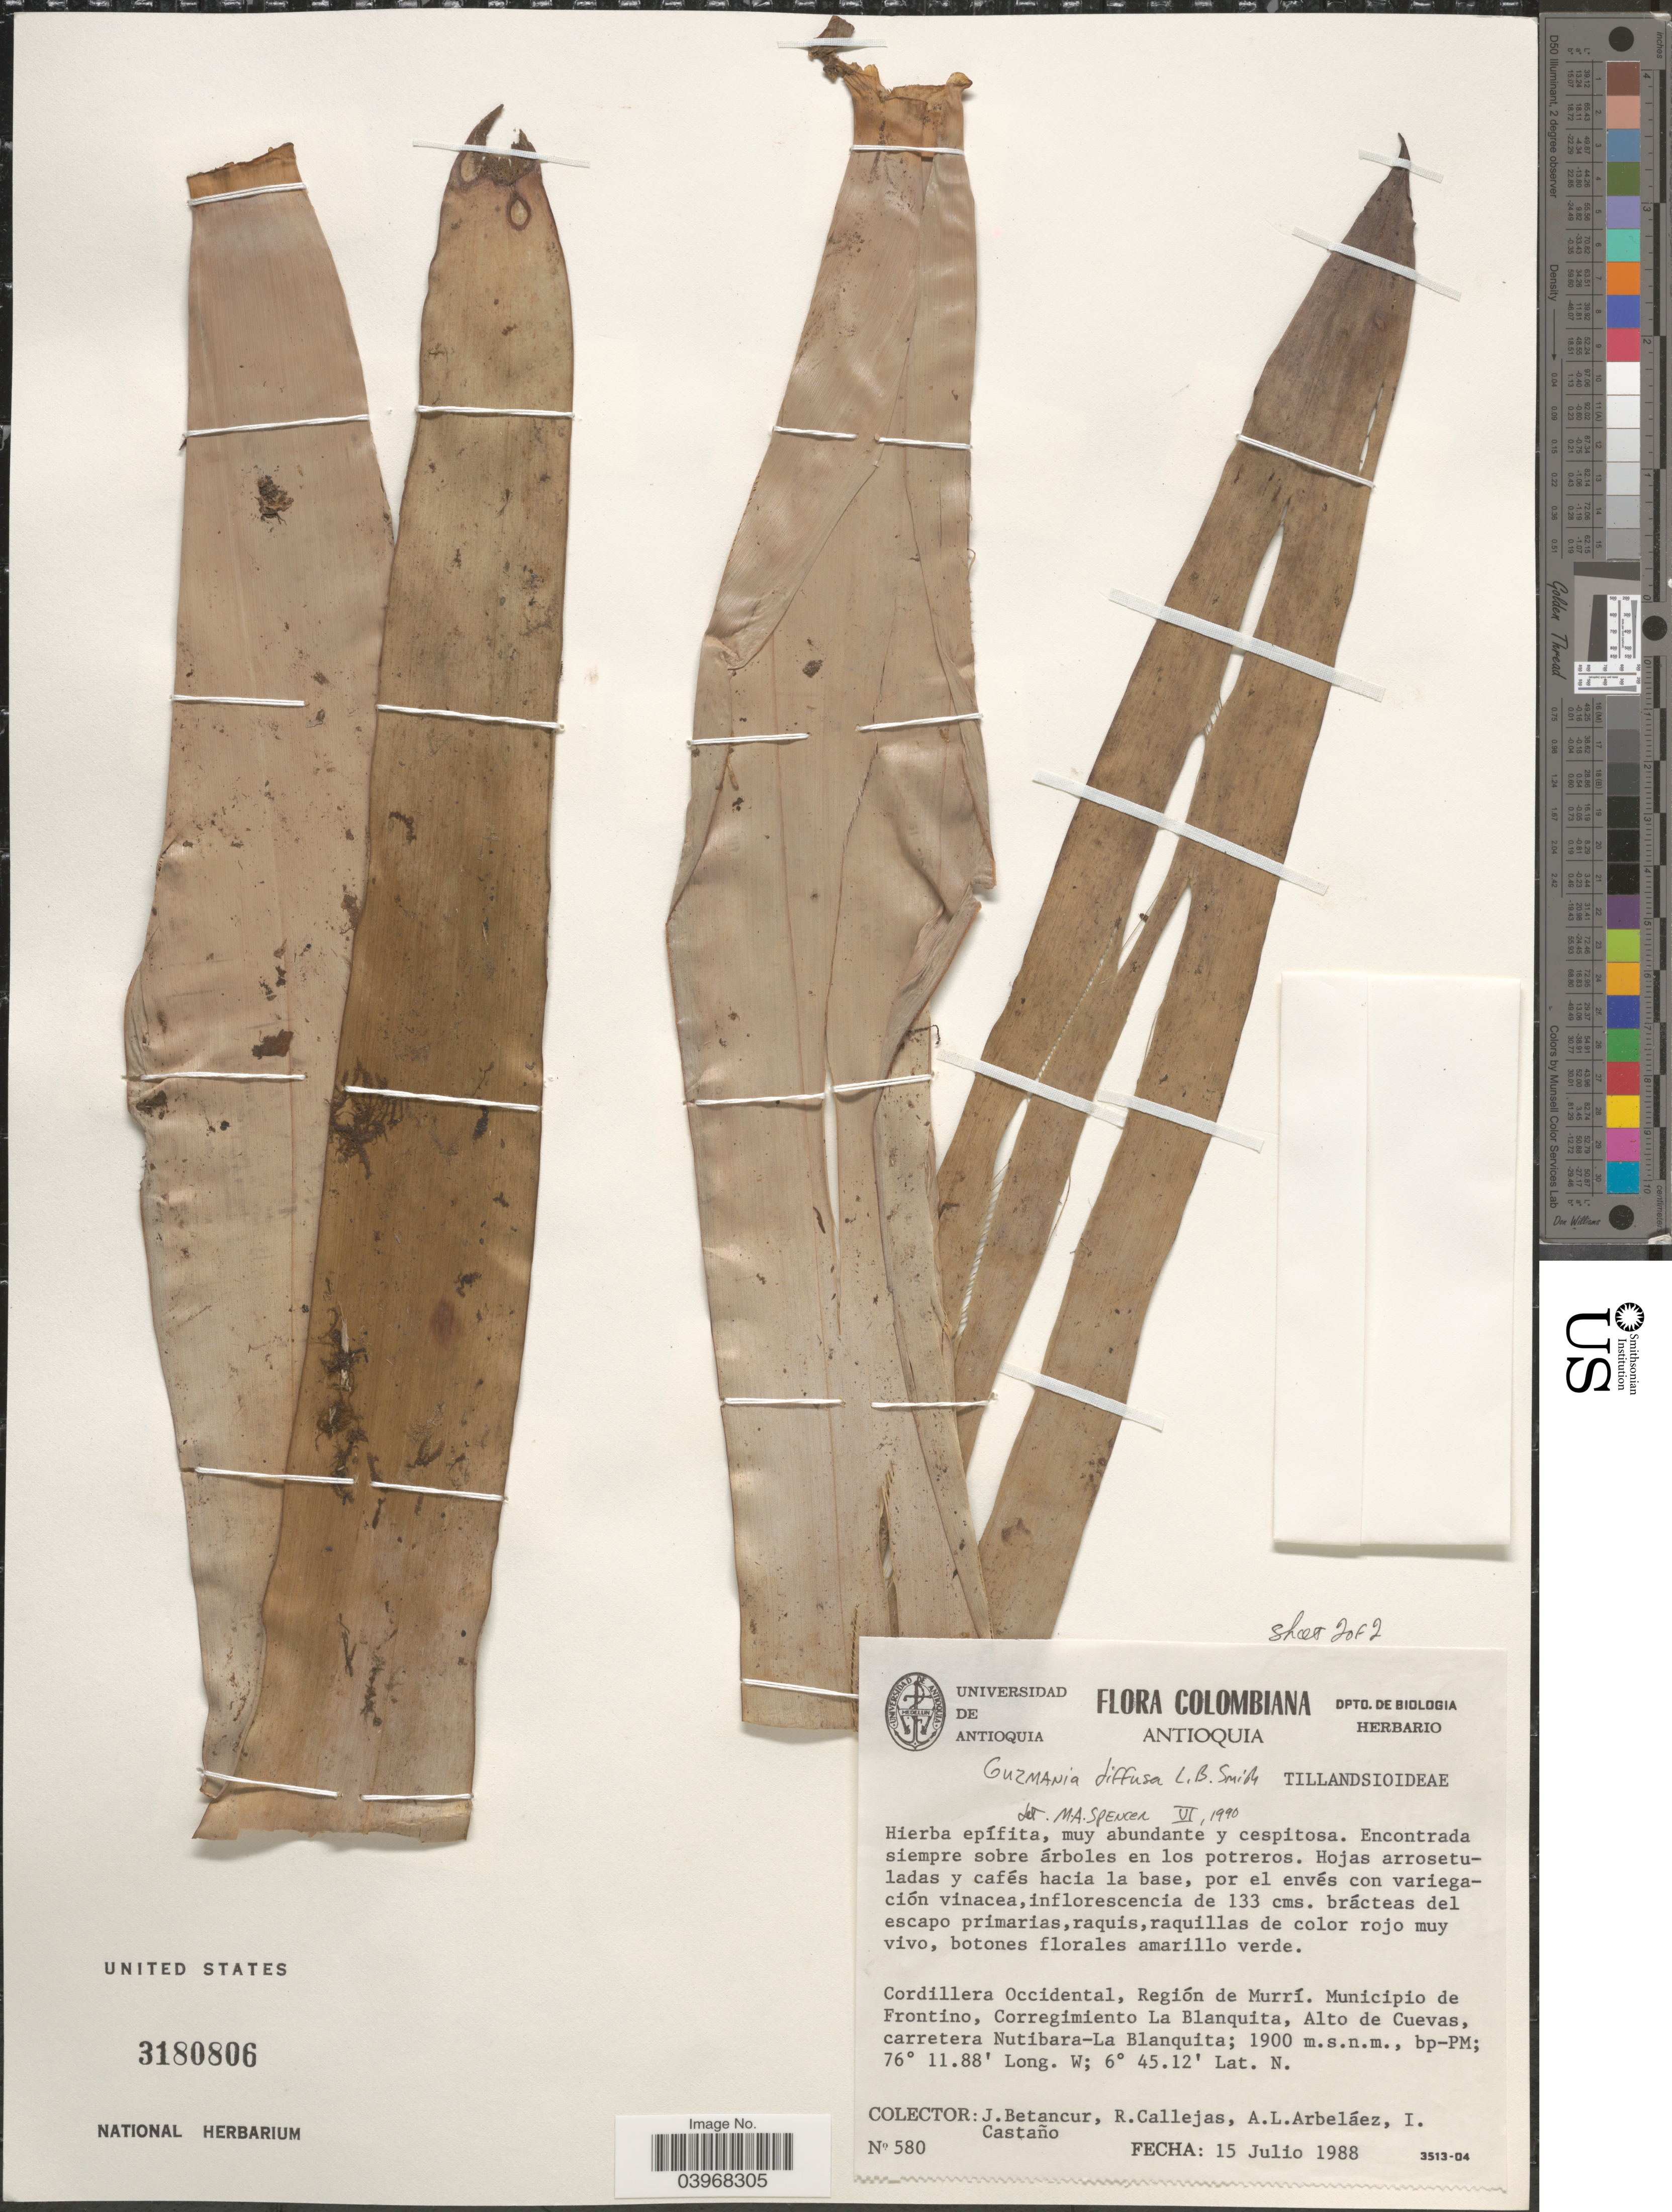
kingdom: Plantae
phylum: Tracheophyta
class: Liliopsida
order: Poales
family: Bromeliaceae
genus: Guzmania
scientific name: Guzmania diffusa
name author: L.B. Sm.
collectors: J. Betancur, R. Callejas, A. Arbeláez Alvarez & I. Castaño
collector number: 580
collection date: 1988-07-15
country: Colombia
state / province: Antioquia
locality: Cordillera Occidental, Región de Murrí. Municipio de Frontino, Corregimiento La Blanquita, Alto de Cuevas, carretera Nutibara-La Blanquita.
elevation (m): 1900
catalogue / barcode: US 3180806